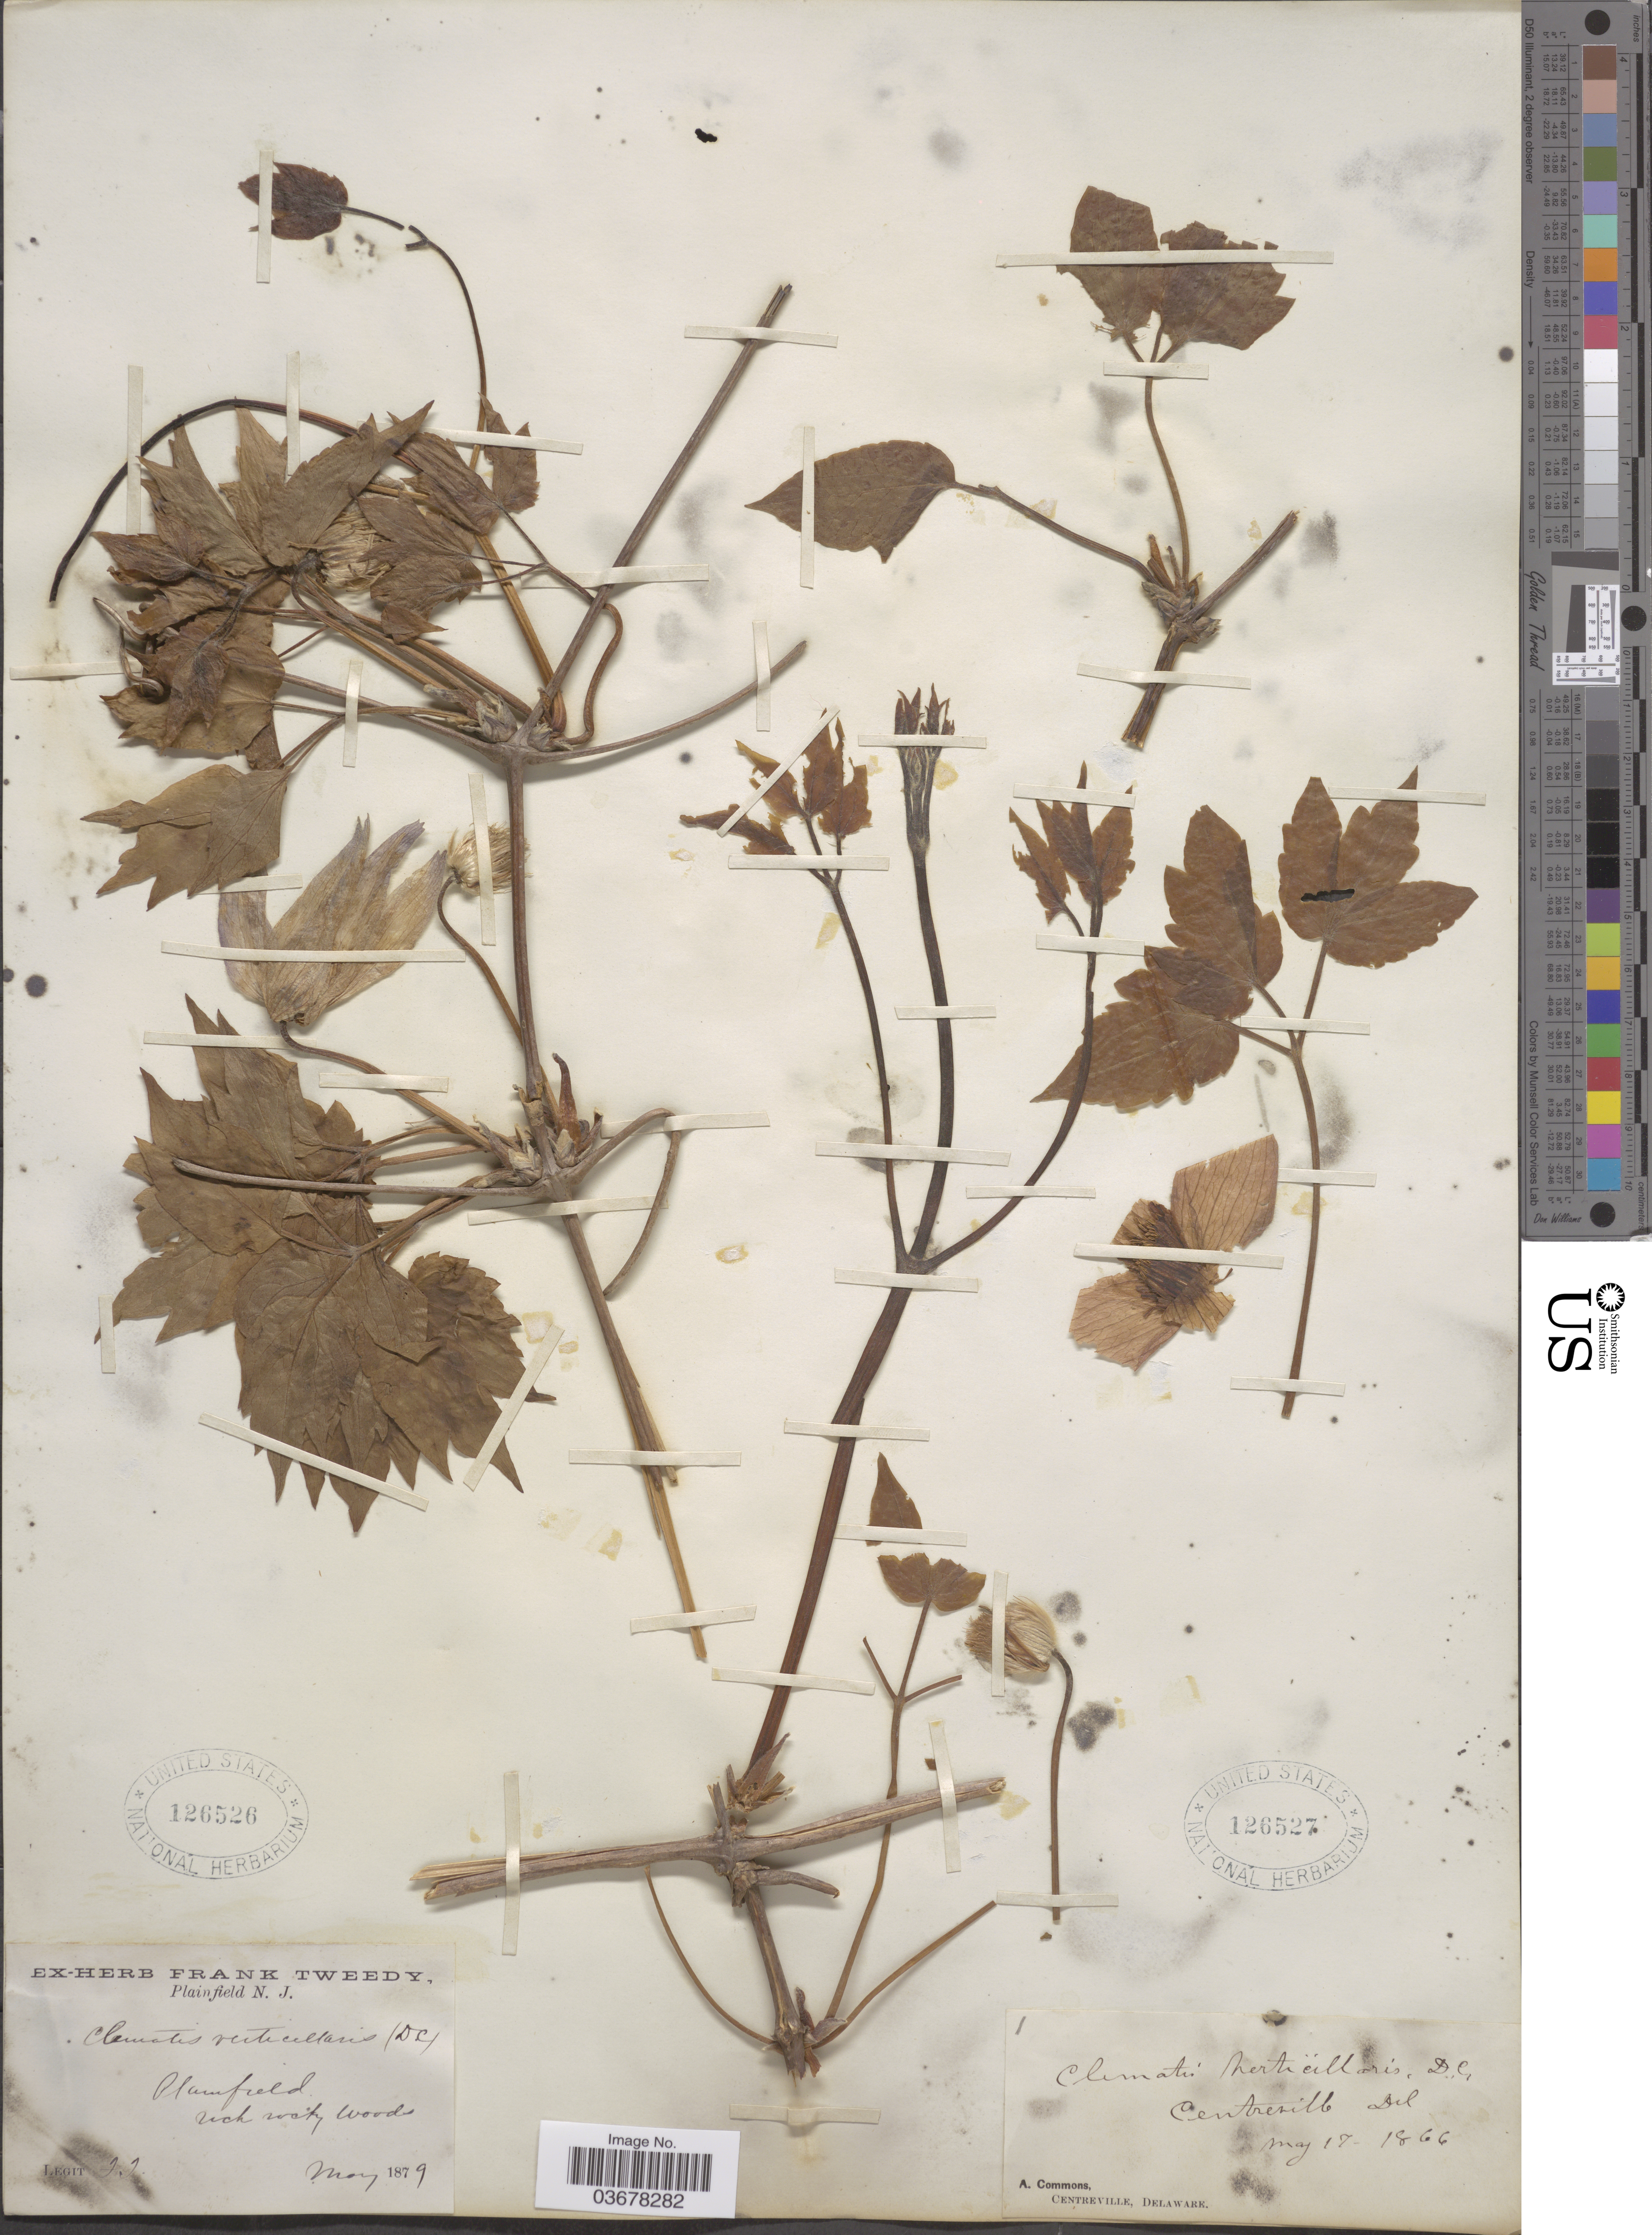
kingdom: Plantae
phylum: Tracheophyta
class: Magnoliopsida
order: Ranunculales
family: Ranunculaceae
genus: Clematis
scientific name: Clematis verticillaris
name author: DC.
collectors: F. Tweedy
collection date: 1879-05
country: United States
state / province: New Jersey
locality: Plainfield.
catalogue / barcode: US 126526-2